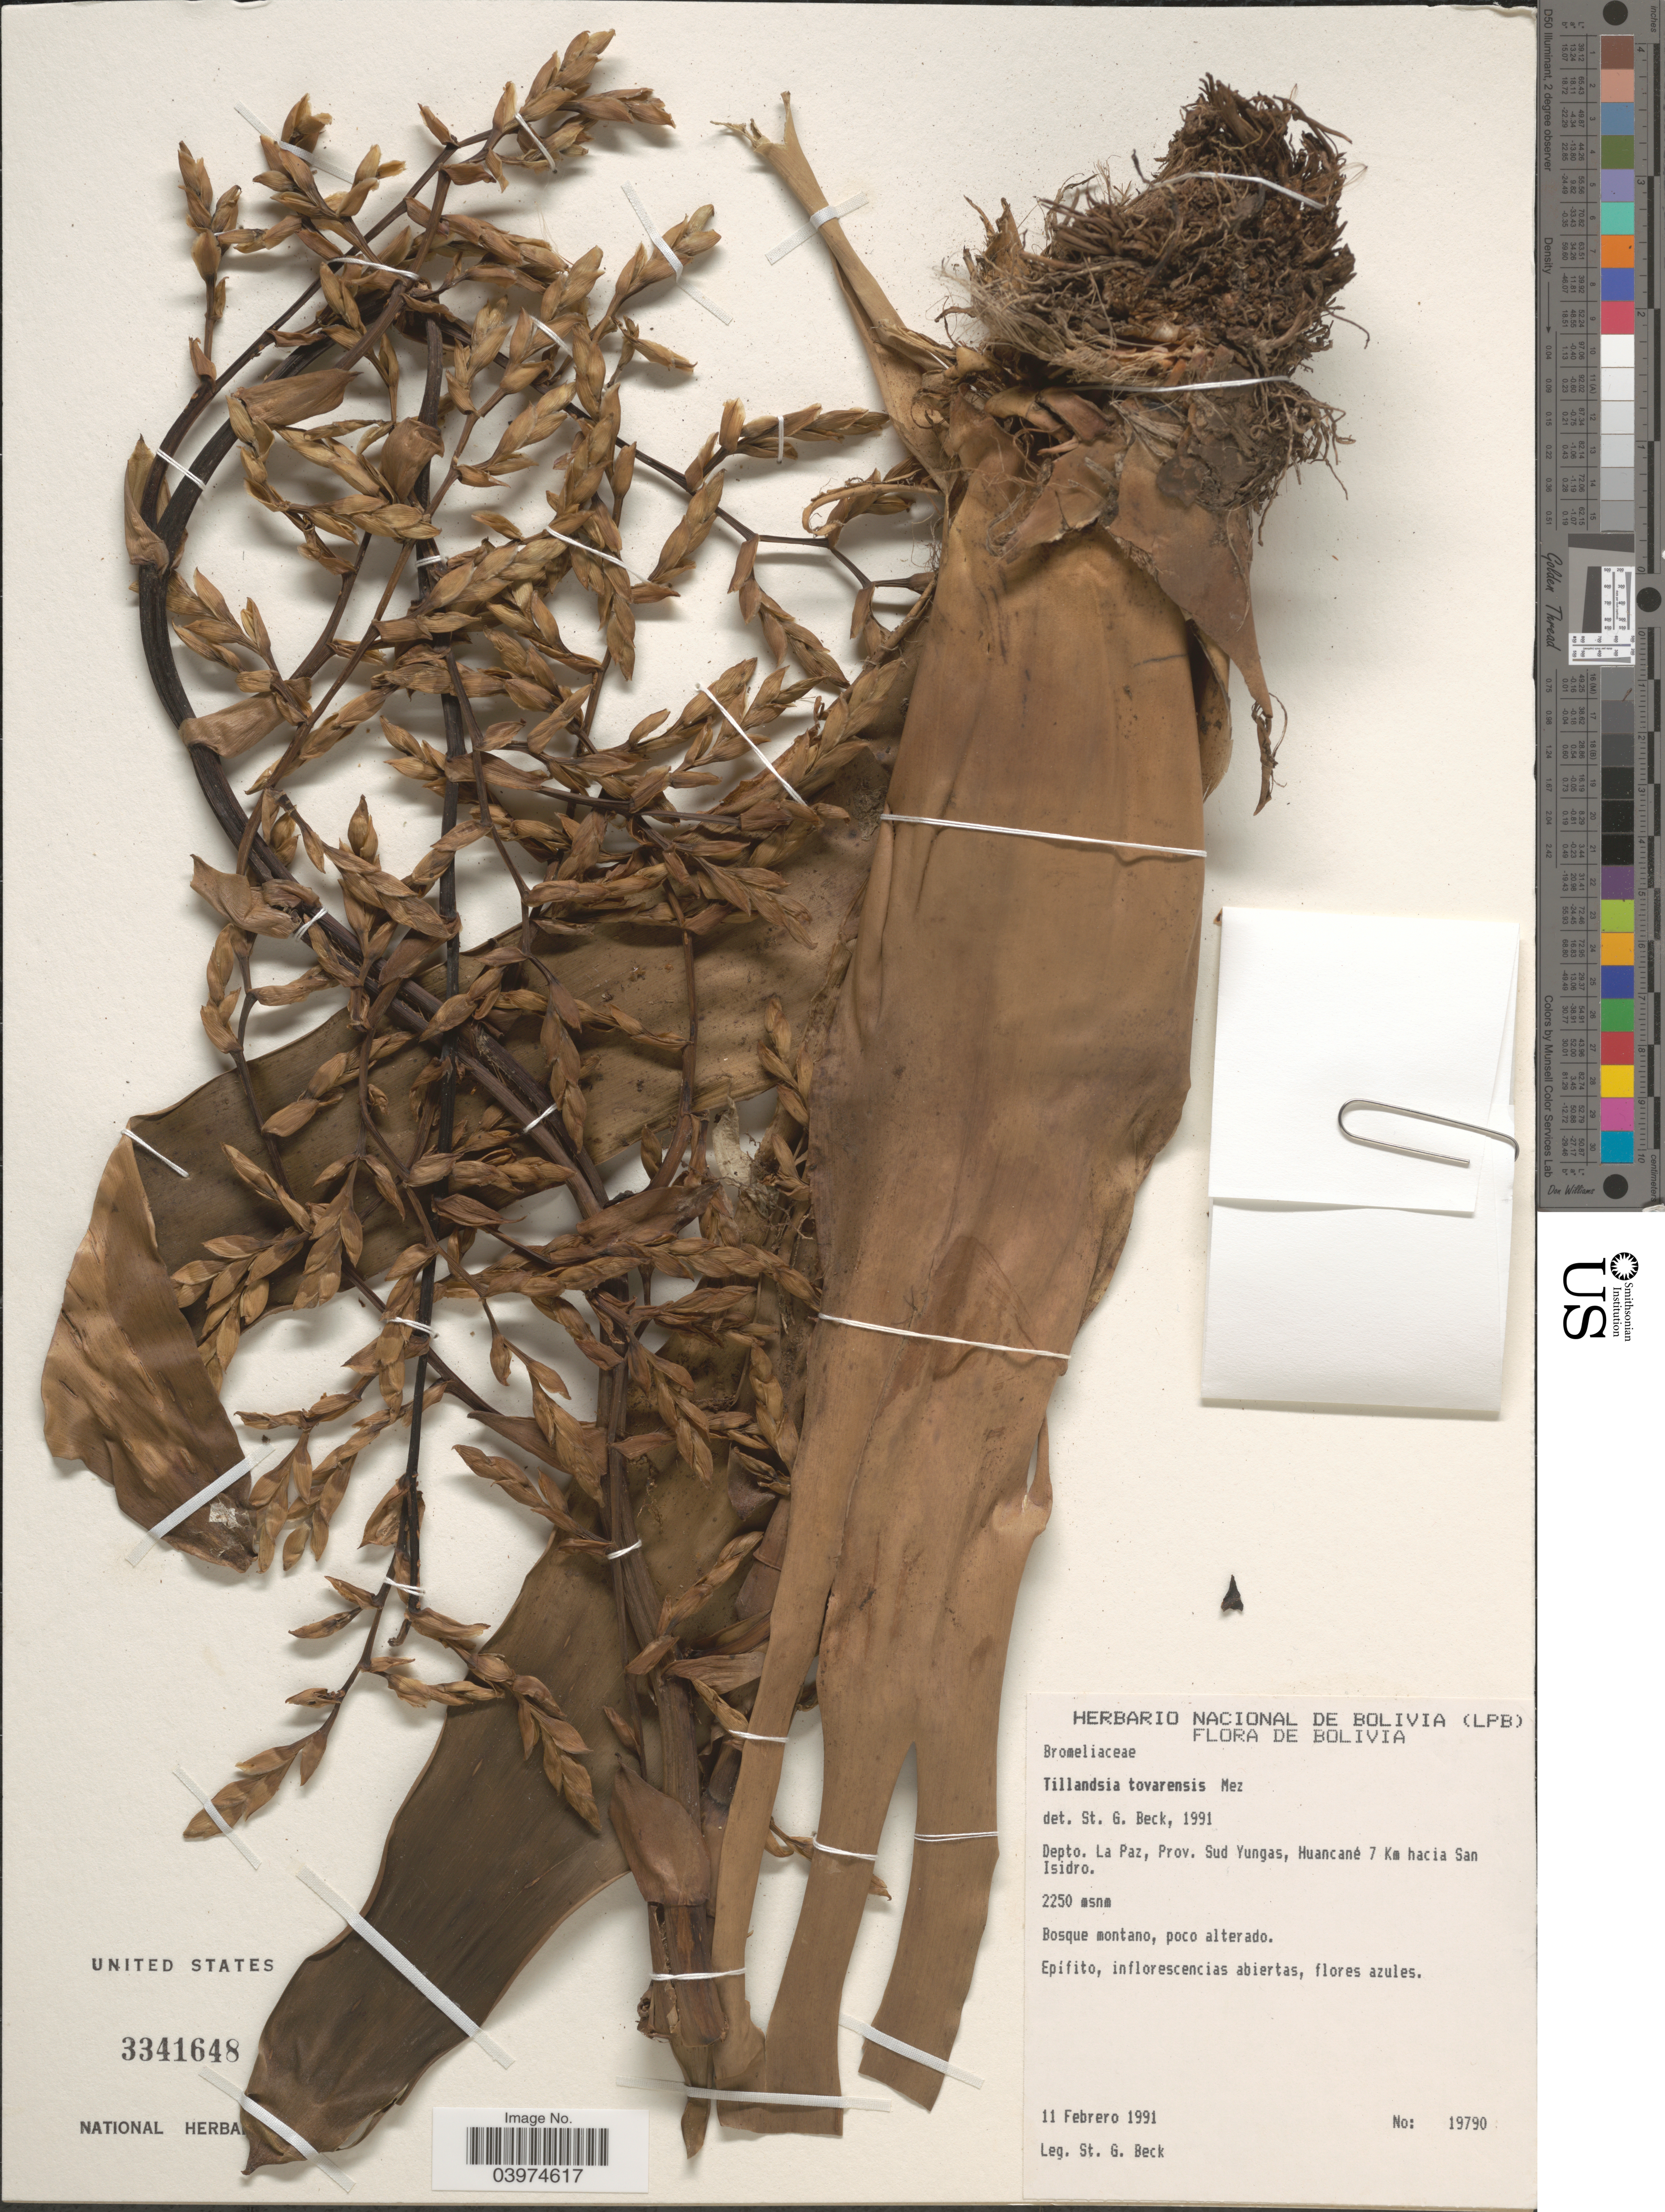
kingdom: Plantae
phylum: Tracheophyta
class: Liliopsida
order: Poales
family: Bromeliaceae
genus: Tillandsia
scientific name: Tillandsia tovarensis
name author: Mez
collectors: S. G. Beck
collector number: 19790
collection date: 1991-02-11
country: Bolivia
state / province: La Paz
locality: Depto. La Paz, Prov. Sud Yungas, Huancané 7 Km hacia San Isidro.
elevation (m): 2250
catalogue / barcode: US 3341648